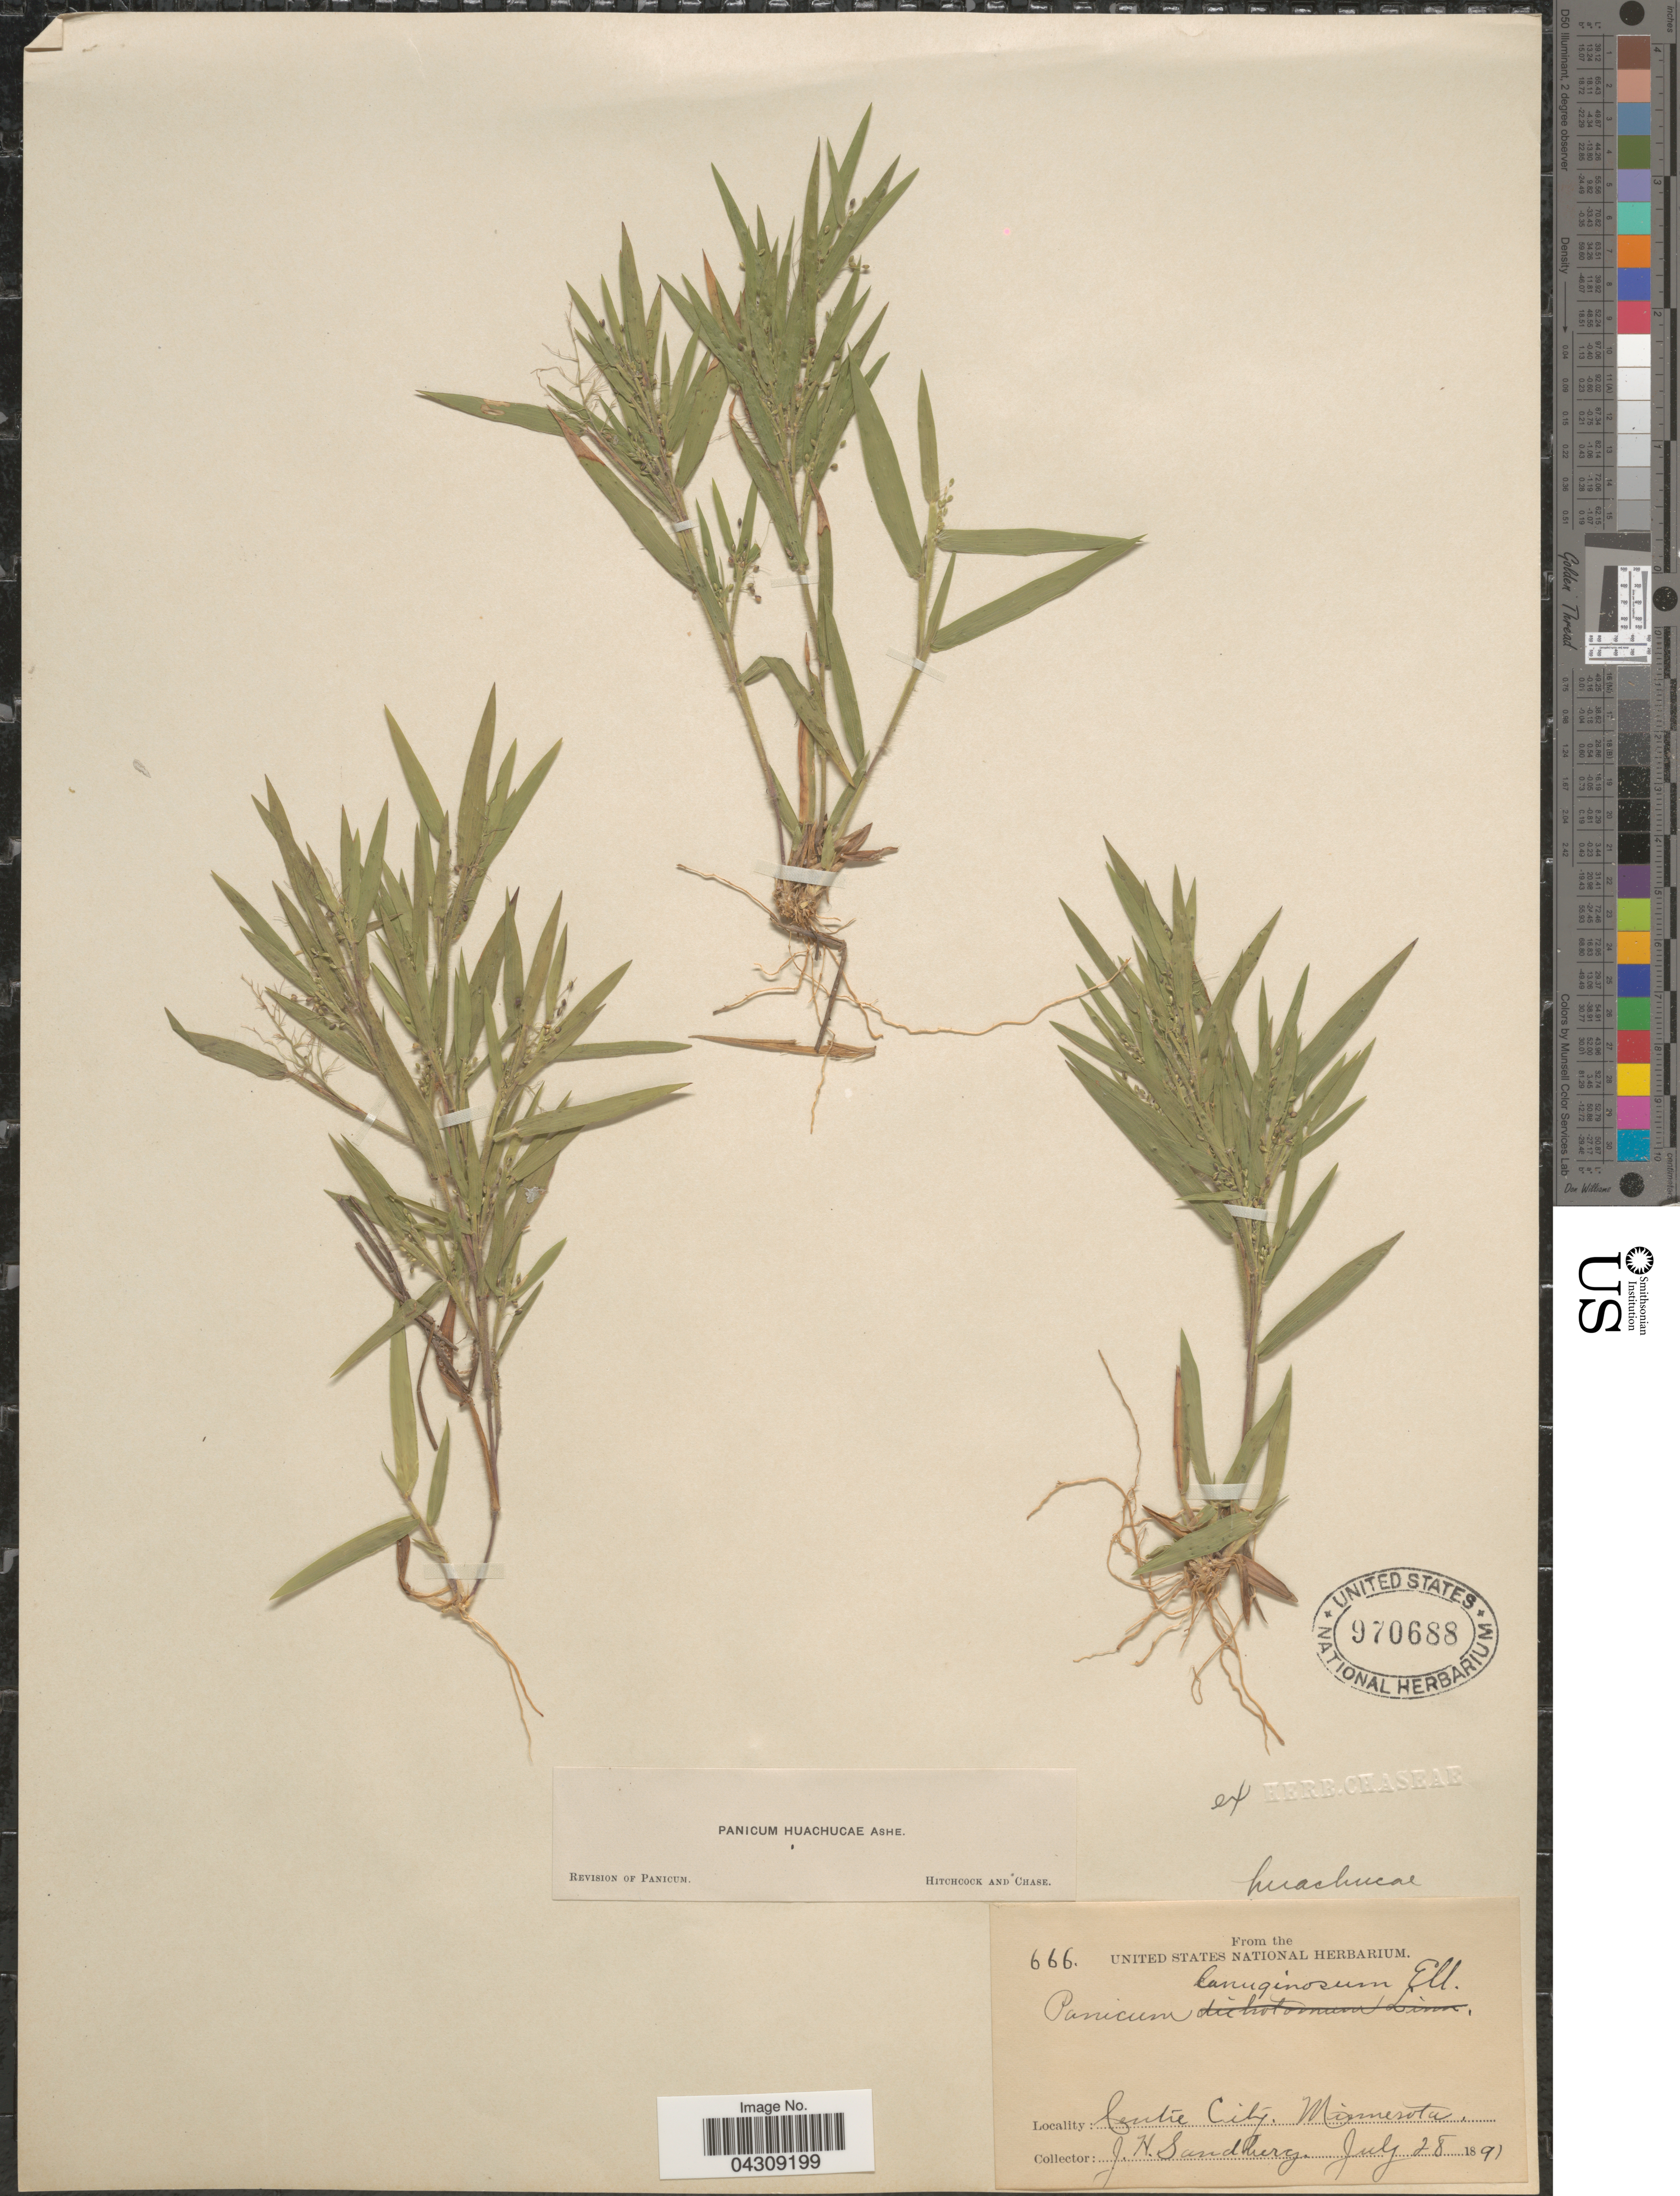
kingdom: Plantae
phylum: Tracheophyta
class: Liliopsida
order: Poales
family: Poaceae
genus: Dichanthelium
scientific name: Dichanthelium acuminatum var. acuminatum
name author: (Sw.) Gould & C.A. Clark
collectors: J. H. Sandberg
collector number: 666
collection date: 1891-07-28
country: United States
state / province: Minnesota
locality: Centre City.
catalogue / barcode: US 970688